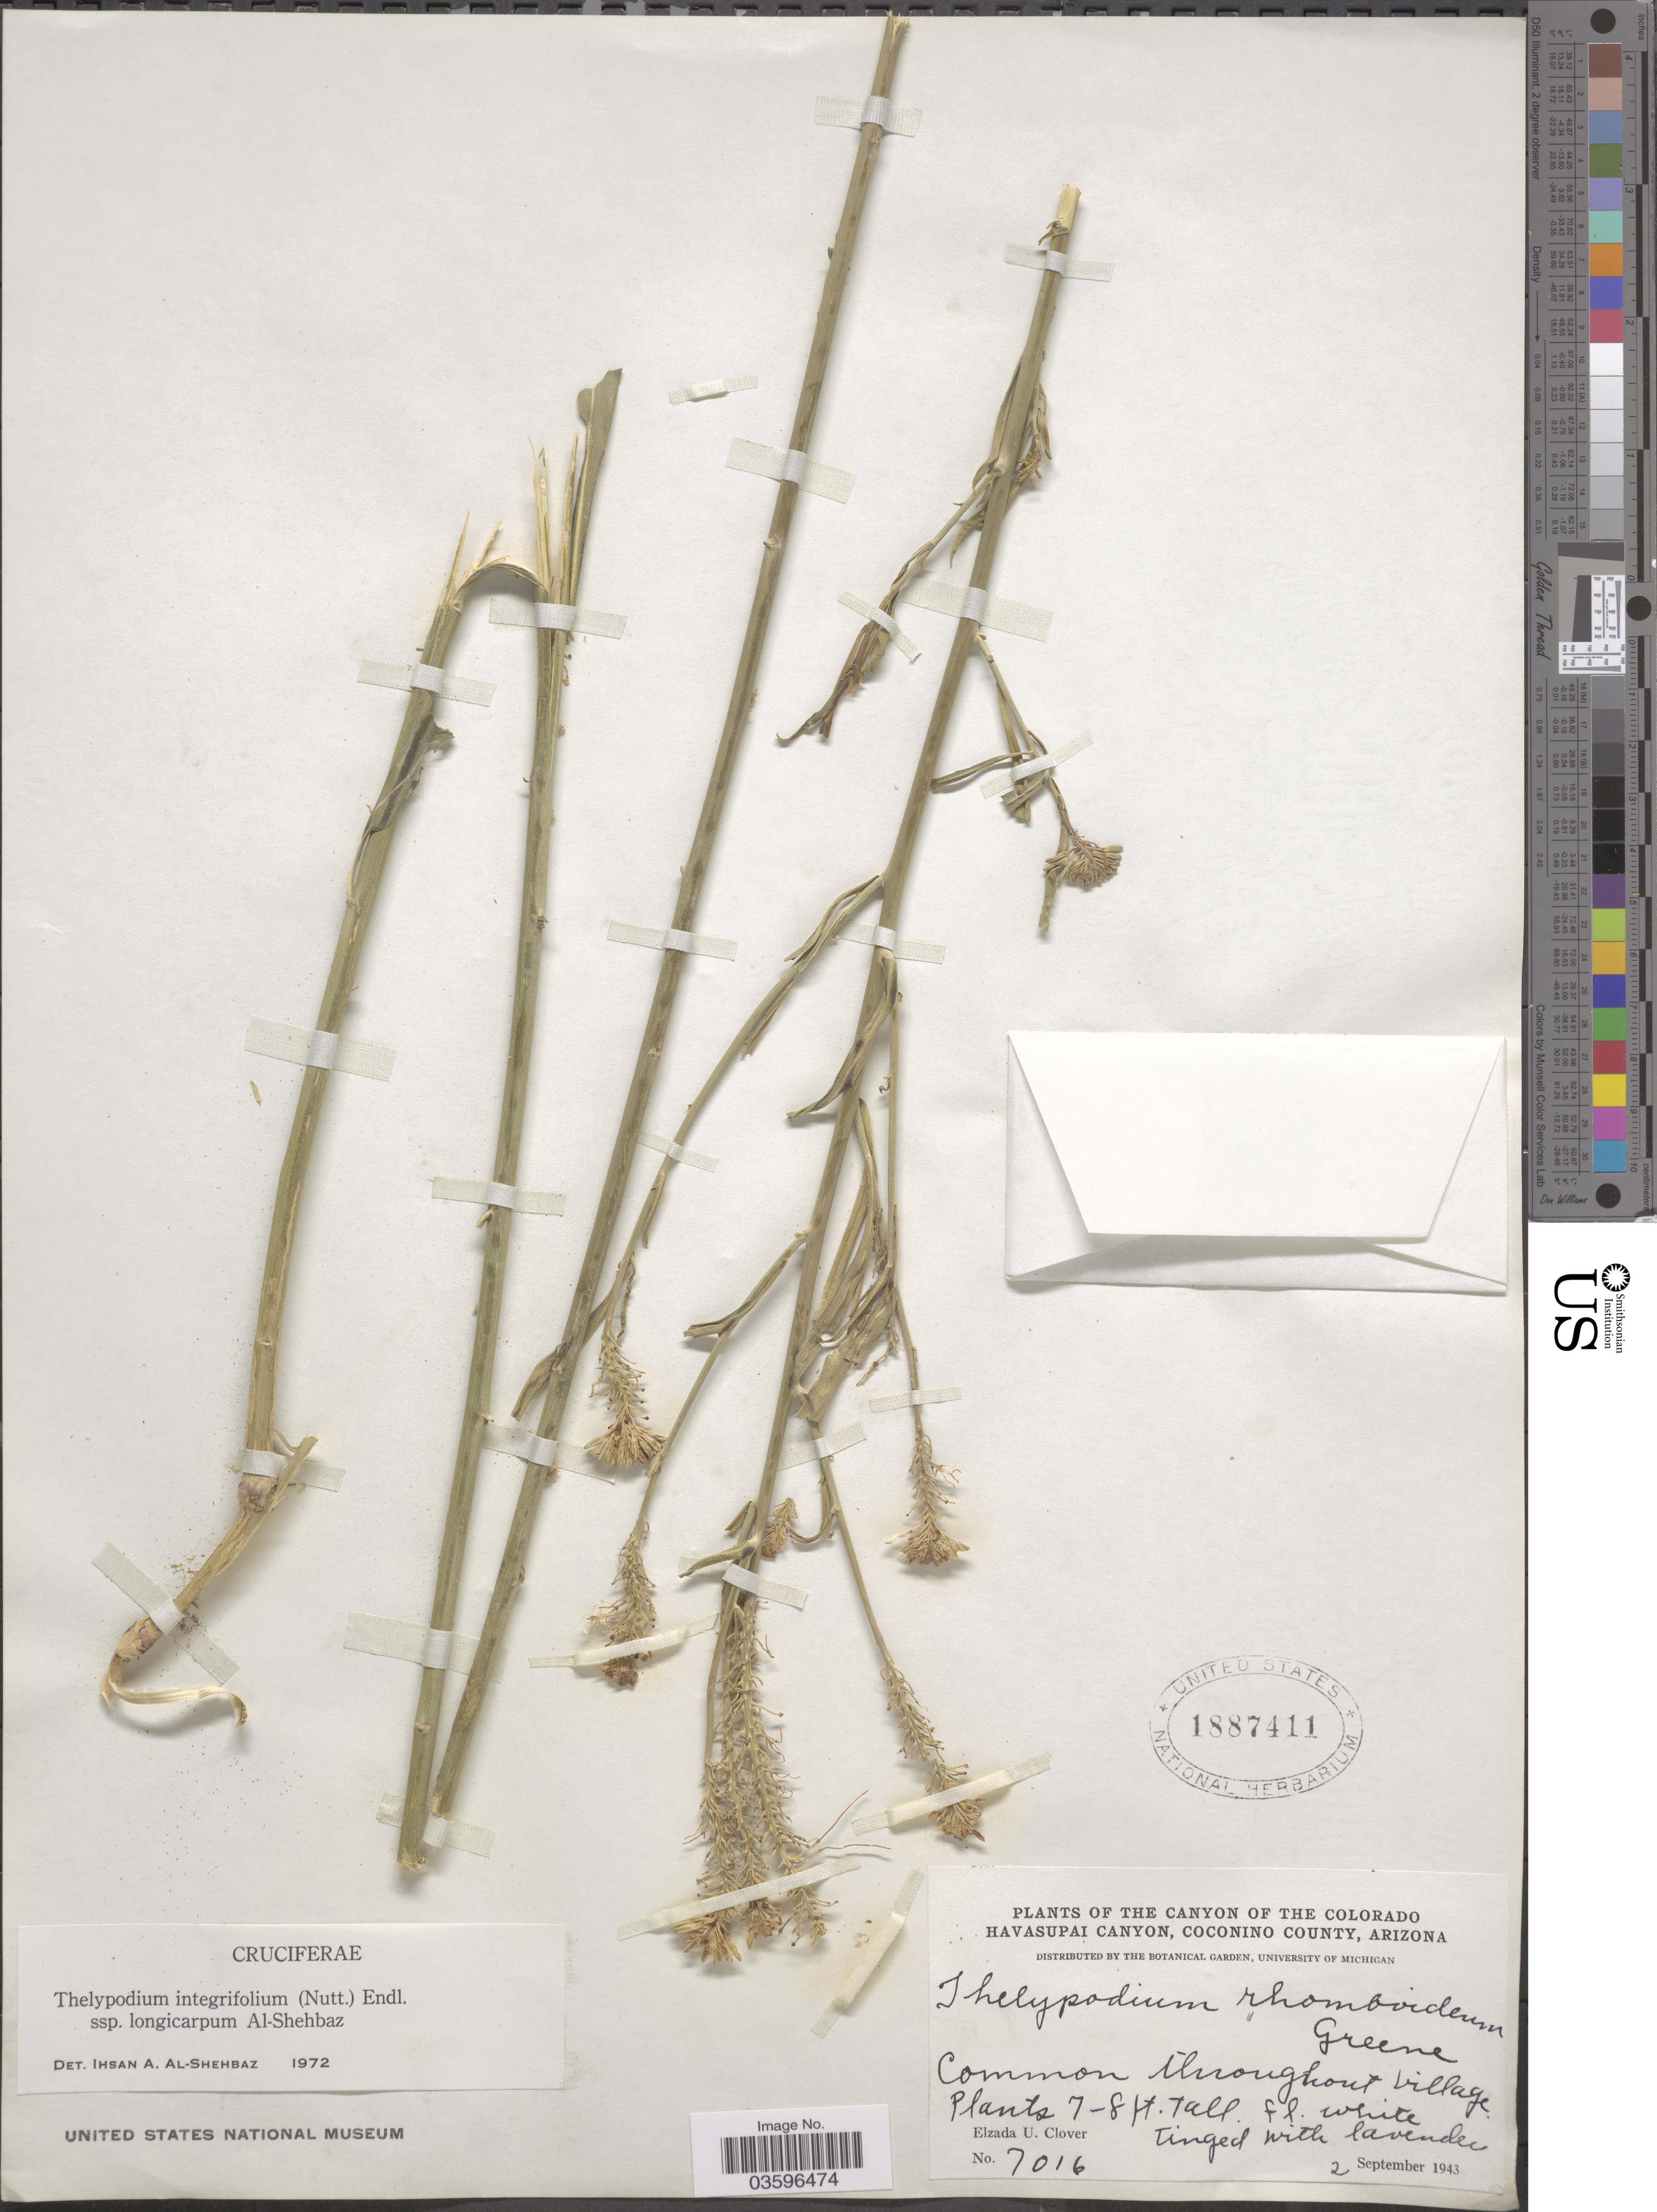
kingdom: Plantae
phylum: Tracheophyta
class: Magnoliopsida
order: Brassicales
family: Brassicaceae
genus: Thelypodium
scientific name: Thelypodium integrifolium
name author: (Nutt.) Endl.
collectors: E. U. Clover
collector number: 7016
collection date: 1943-09-02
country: United States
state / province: Arizona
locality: The Canyon of the Colorado. Havasupai Canyon, Coconino County. Throughout village.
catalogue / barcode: US 1887411